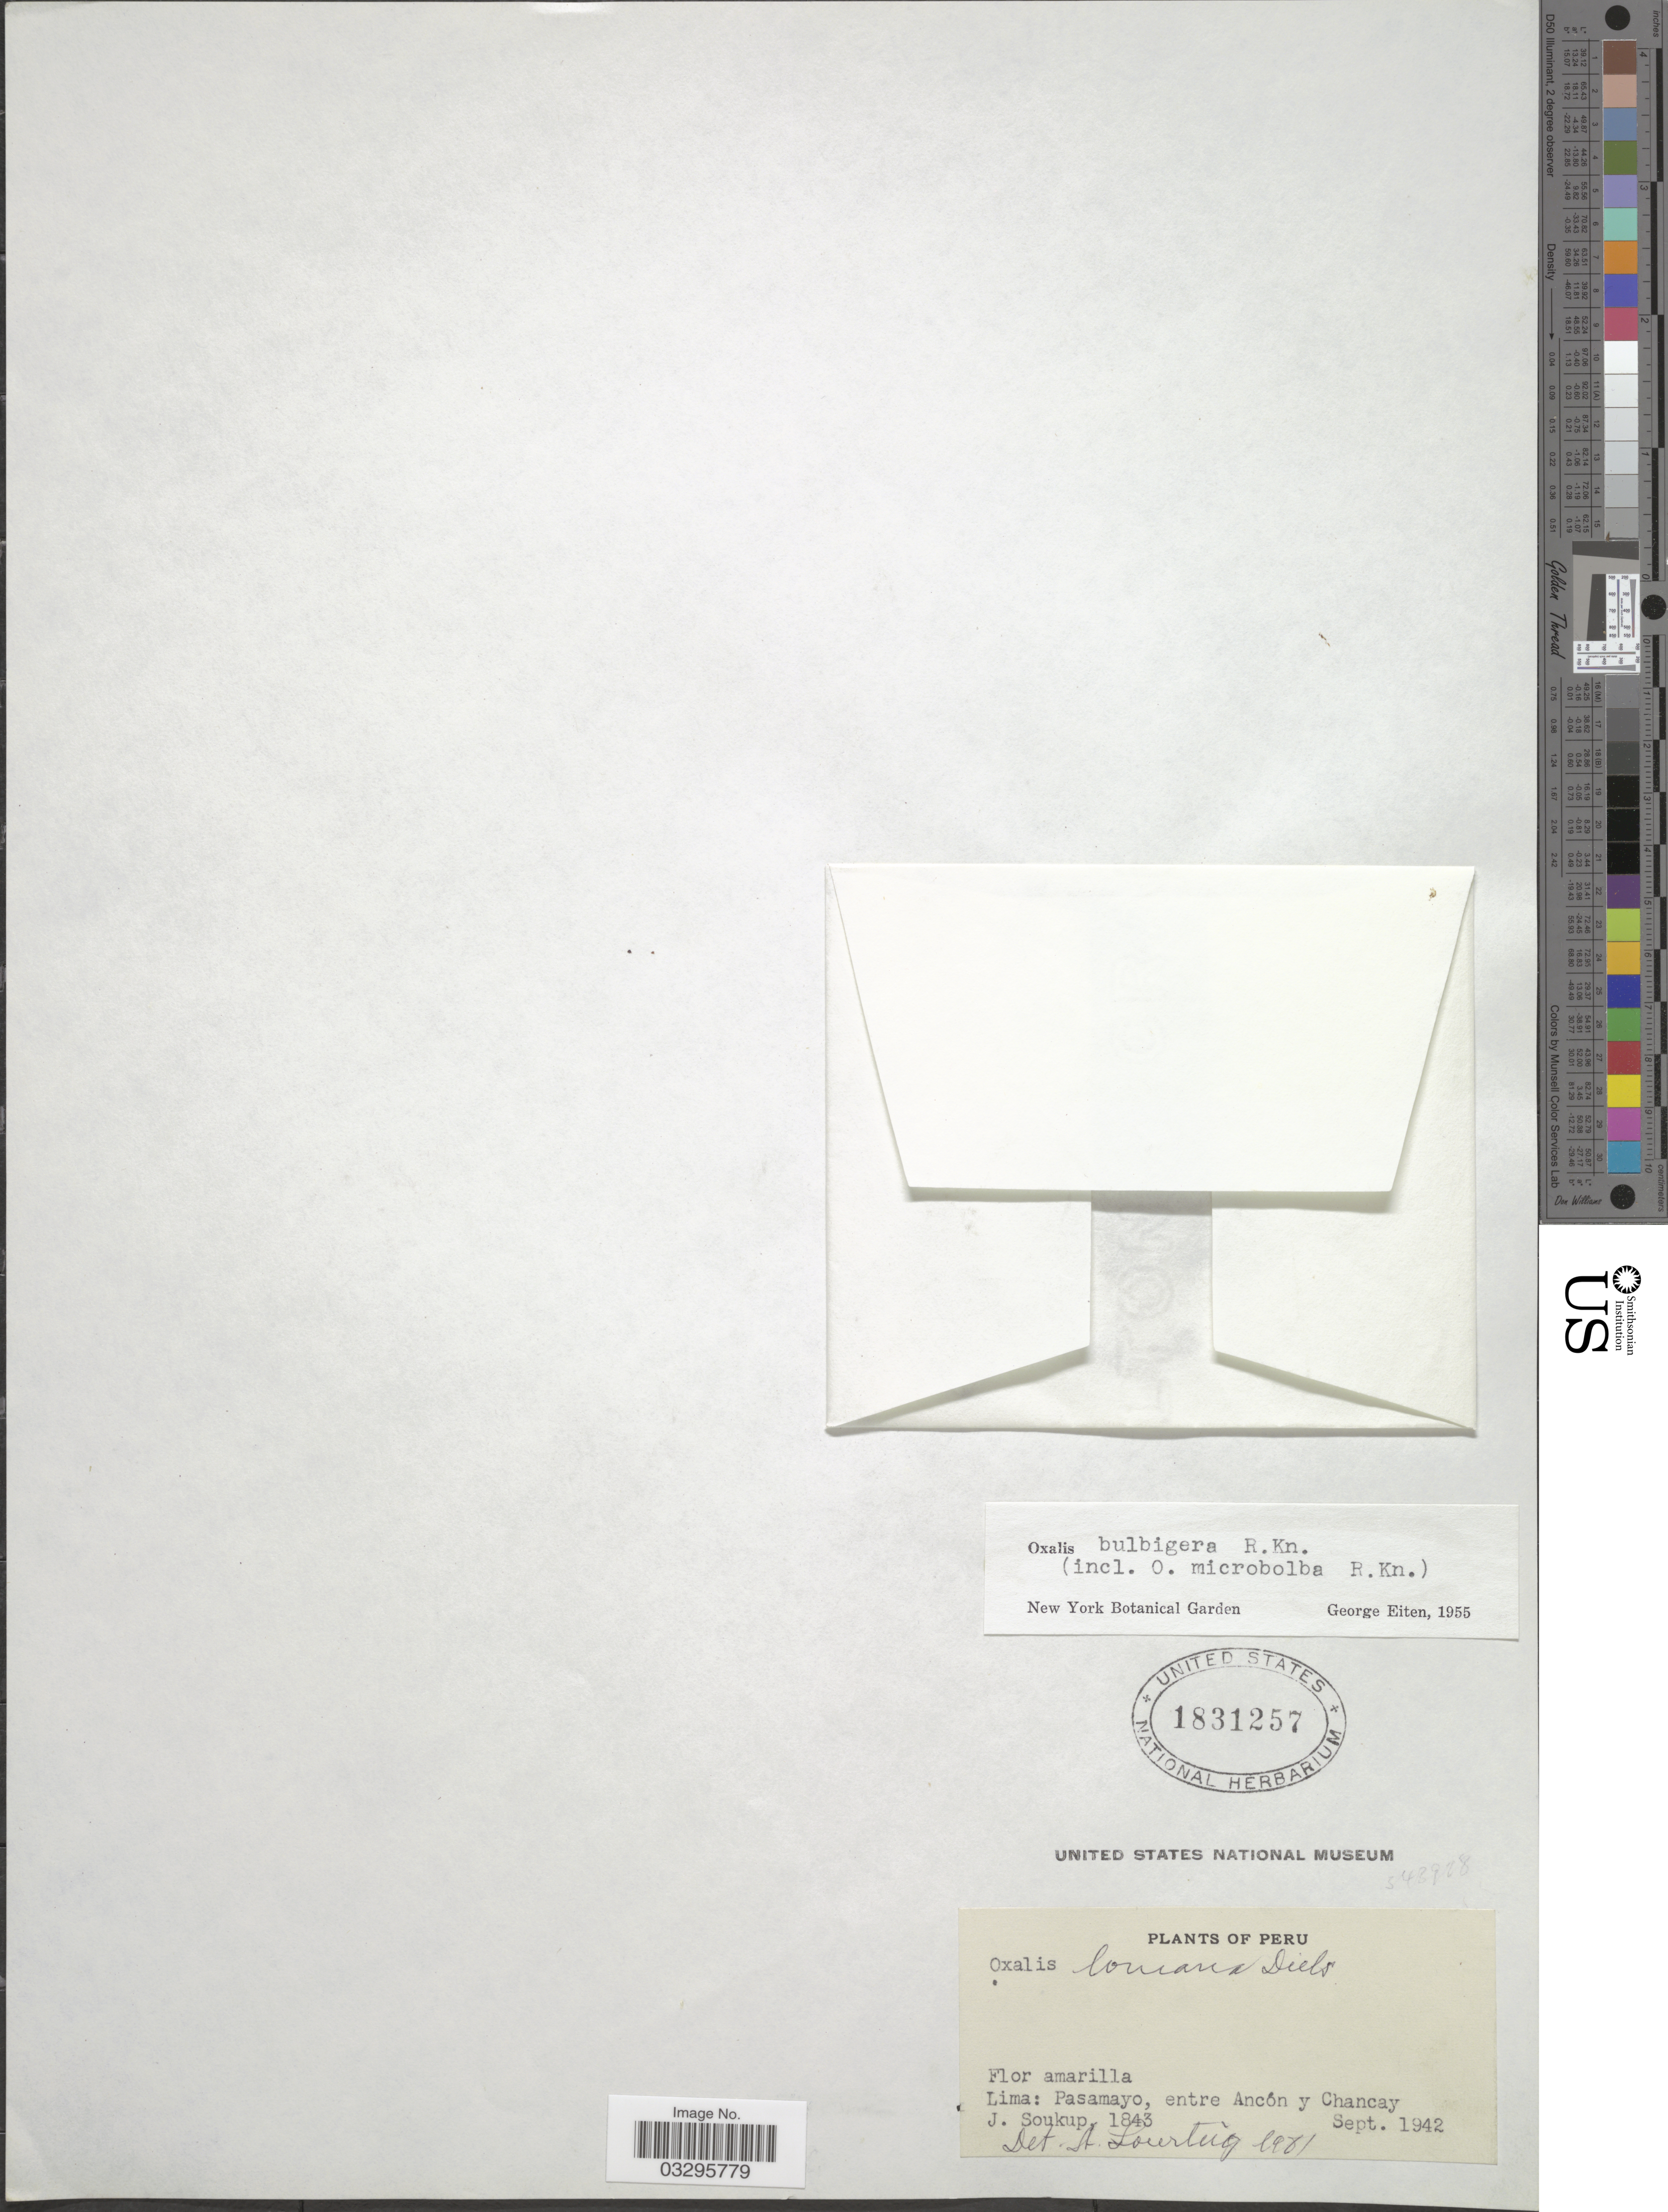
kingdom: Plantae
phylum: Tracheophyta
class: Magnoliopsida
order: Oxalidales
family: Oxalidaceae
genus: Oxalis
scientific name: Oxalis lomana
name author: Diels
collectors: J. Soukup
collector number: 1843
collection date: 1942-09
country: Peru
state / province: Lima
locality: Pasamayo, entre Ancón y Chancay.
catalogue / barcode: US 1831257